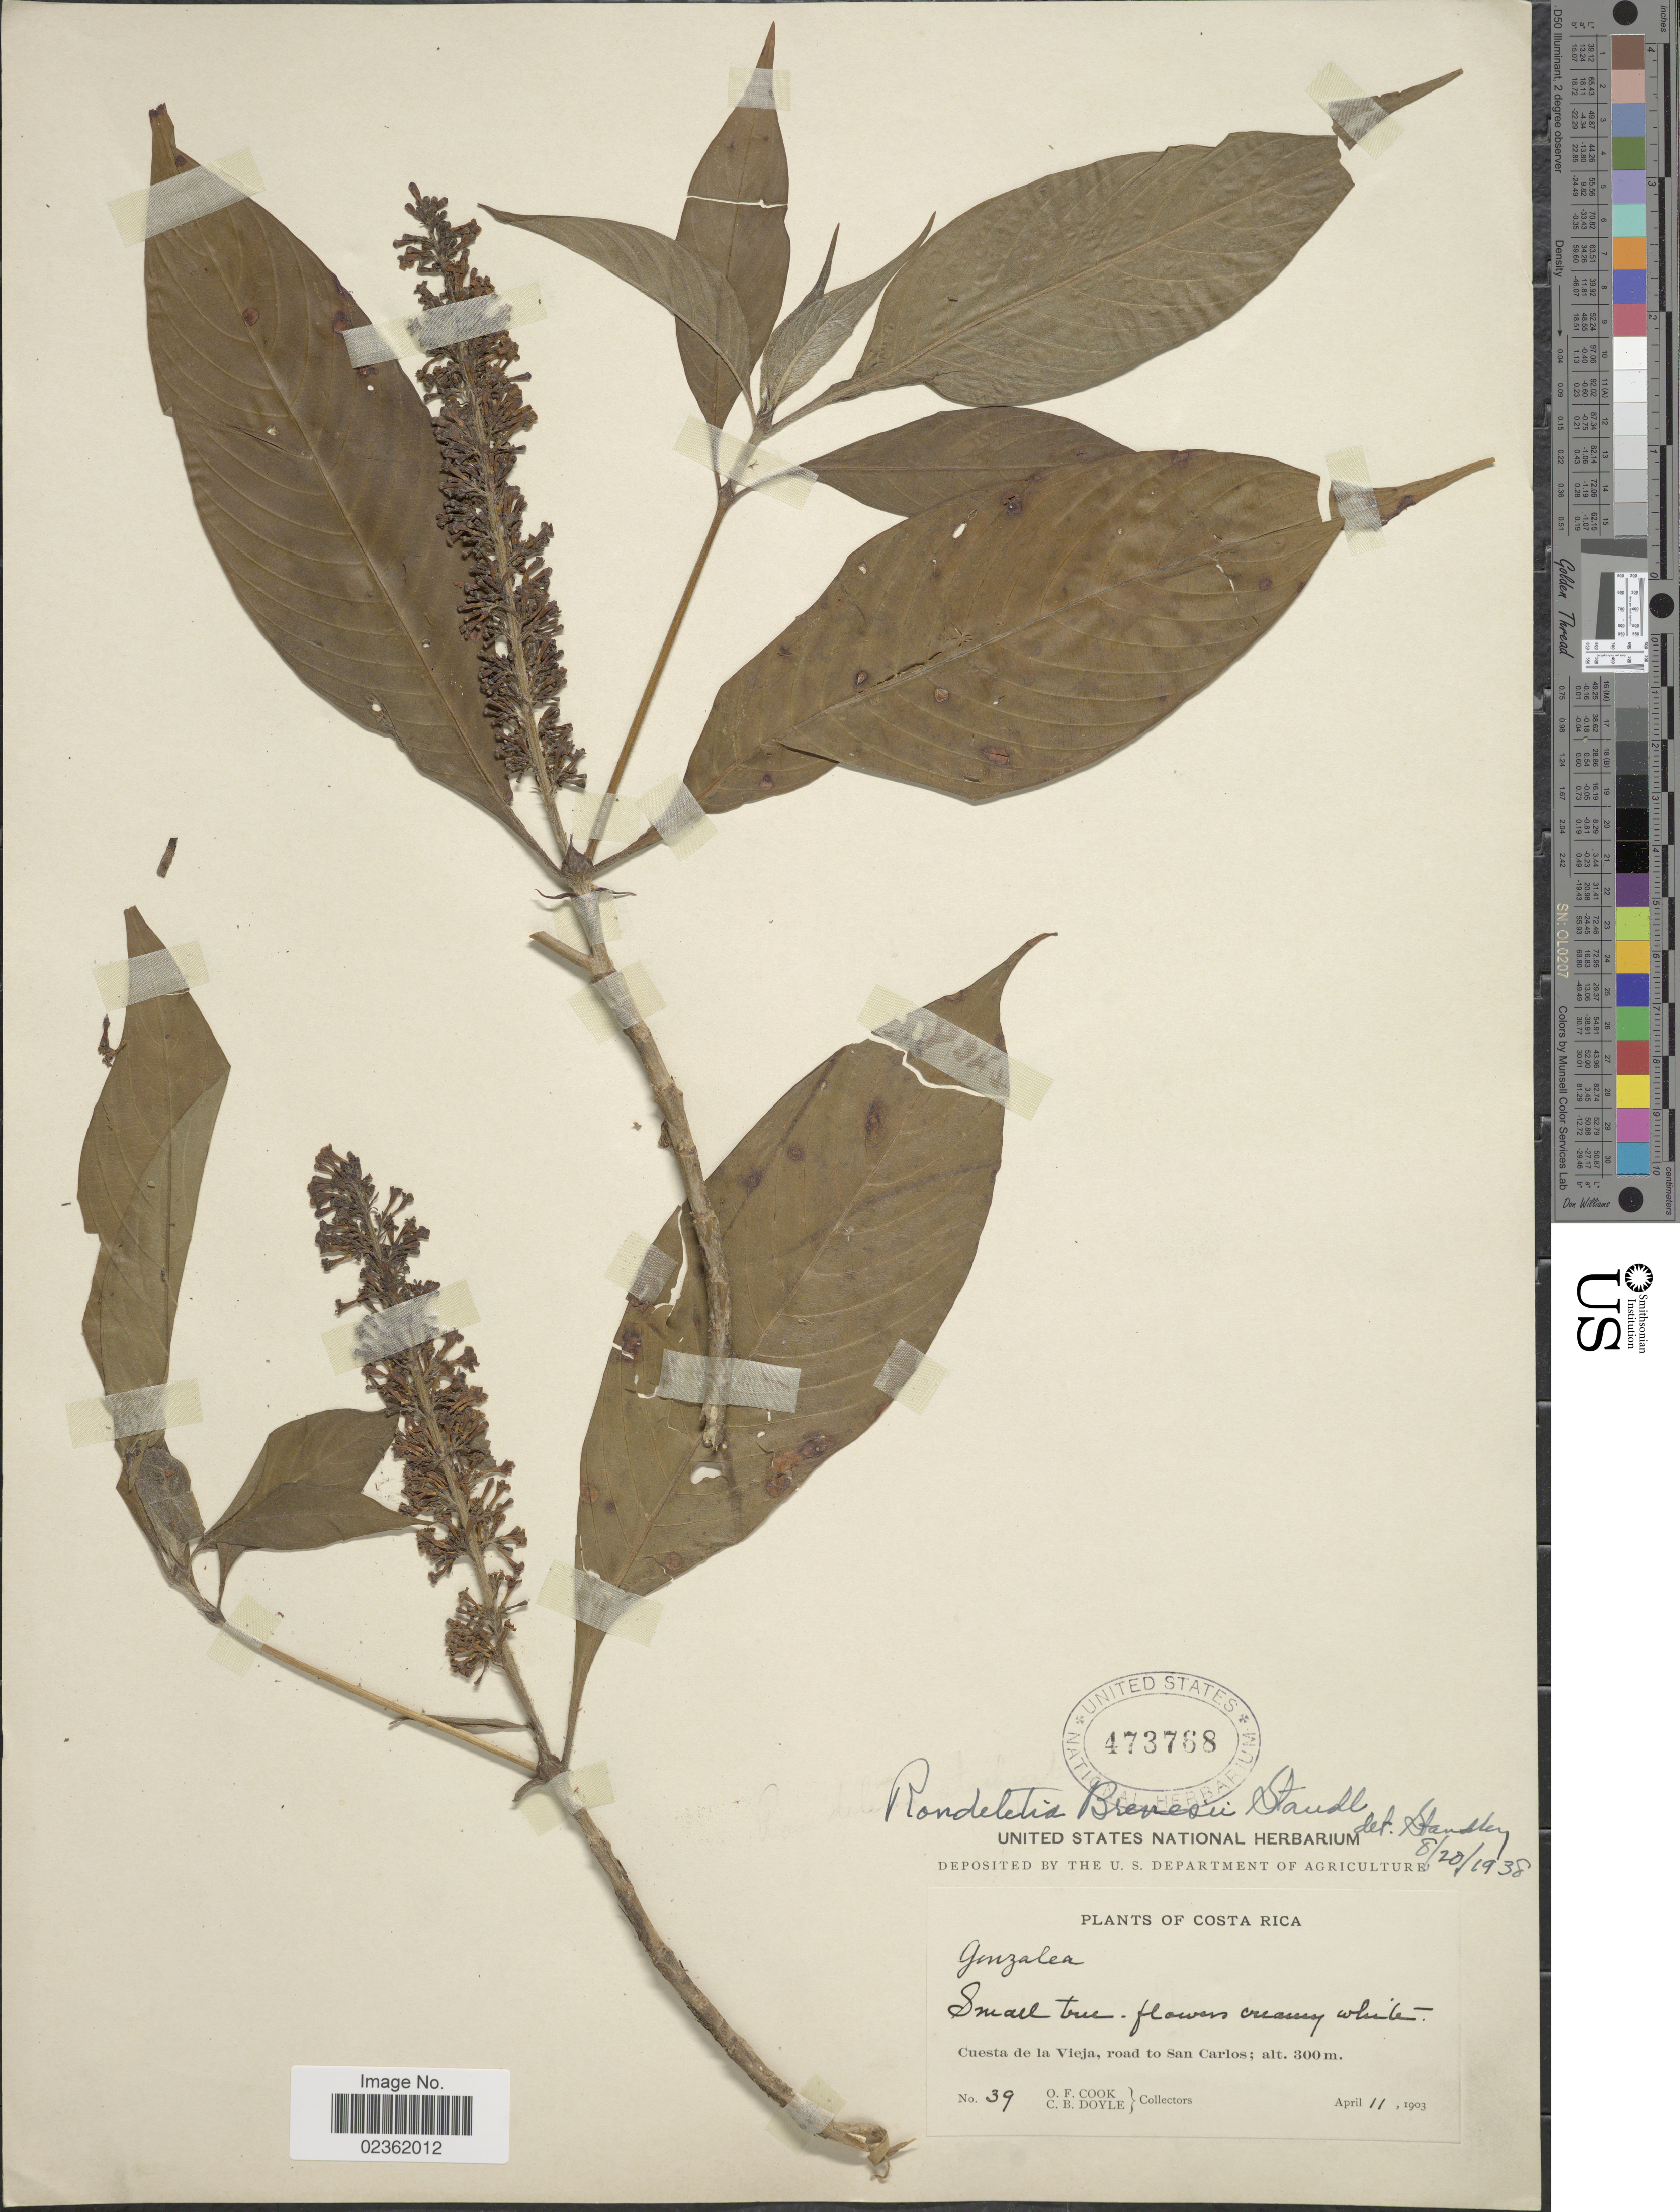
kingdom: Plantae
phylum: Tracheophyta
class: Magnoliopsida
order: Gentianales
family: Rubiaceae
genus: Rondeletia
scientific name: Rondeletia brenesii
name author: Standl.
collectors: O. F. Cook & C. Doyle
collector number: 39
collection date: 1903-04-11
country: Costa Rica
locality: Cuesta de la Vieja, road to San Carlos.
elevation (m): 300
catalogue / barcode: US 473768